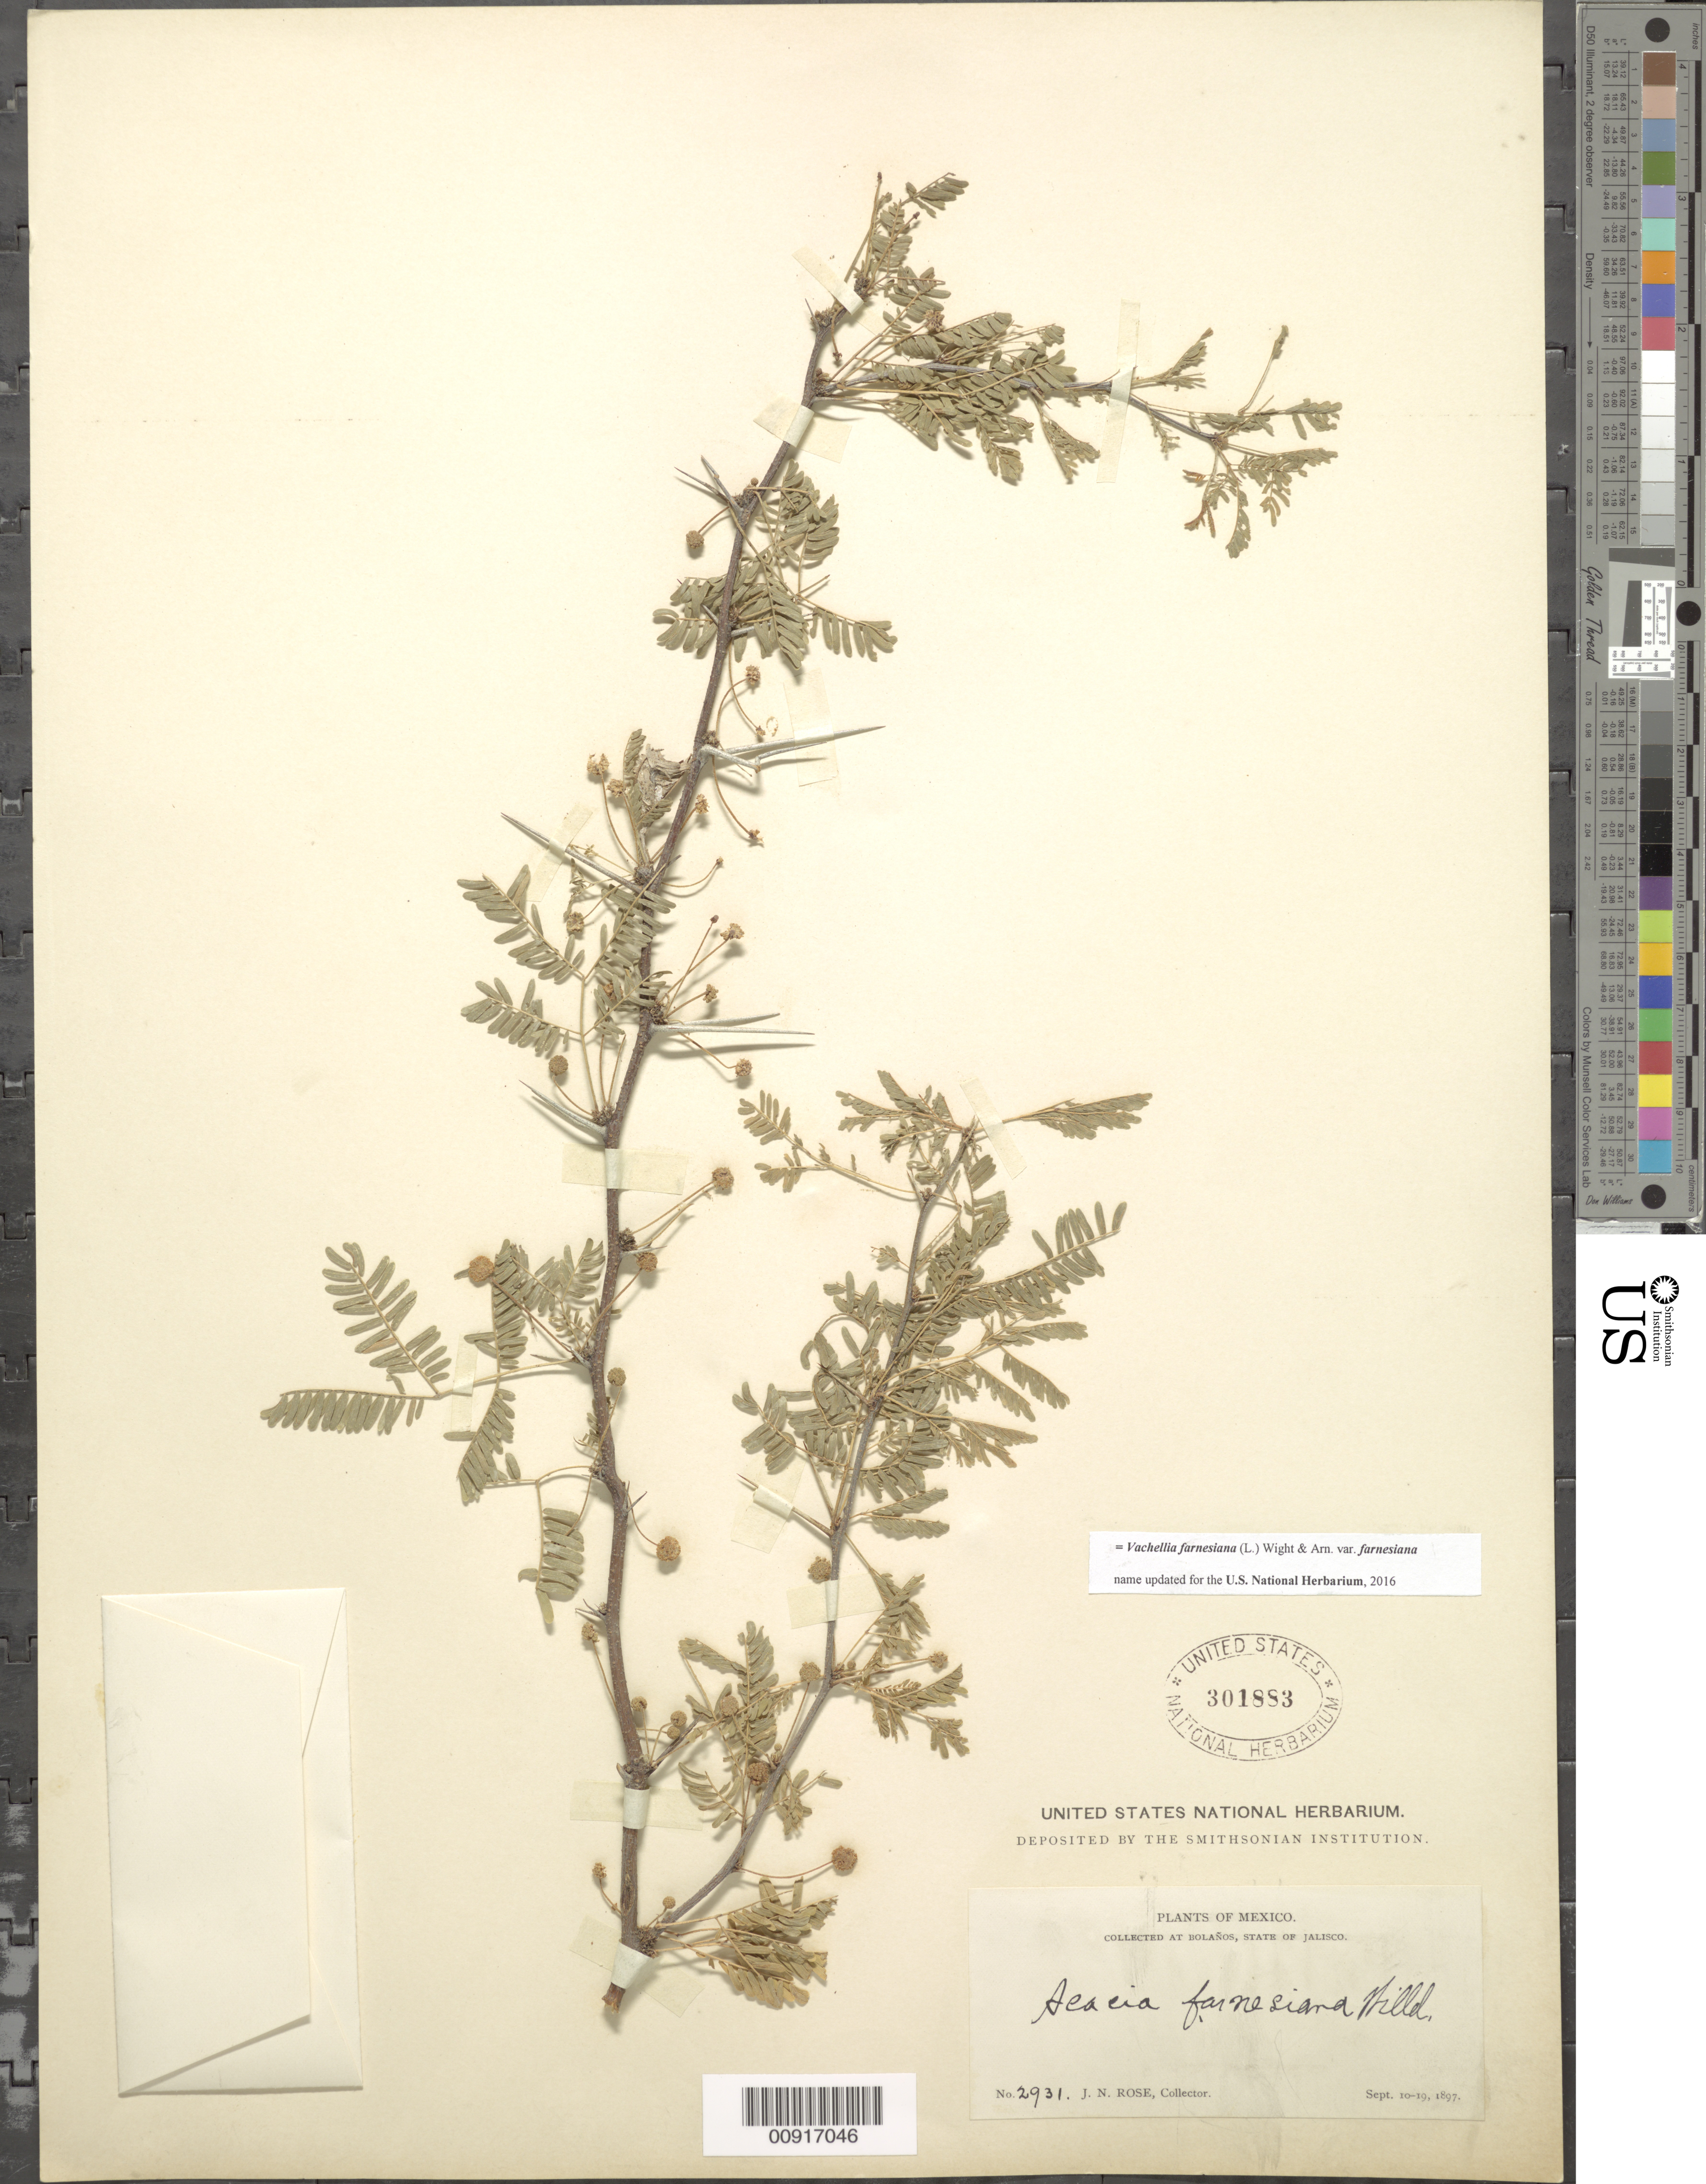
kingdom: Plantae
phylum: Tracheophyta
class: Magnoliopsida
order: Fabales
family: Fabaceae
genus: Vachellia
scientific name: Vachellia farnesiana var. farnesiana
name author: (L.) Wight & Arn.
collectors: J. N. Rose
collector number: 2931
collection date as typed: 10 Sep 1897 to 19 Sep 1897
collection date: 1897-09-10/1897-09-19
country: Mexico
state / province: Jalisco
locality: Bolaños, State of Jalisco.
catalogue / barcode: US 301883